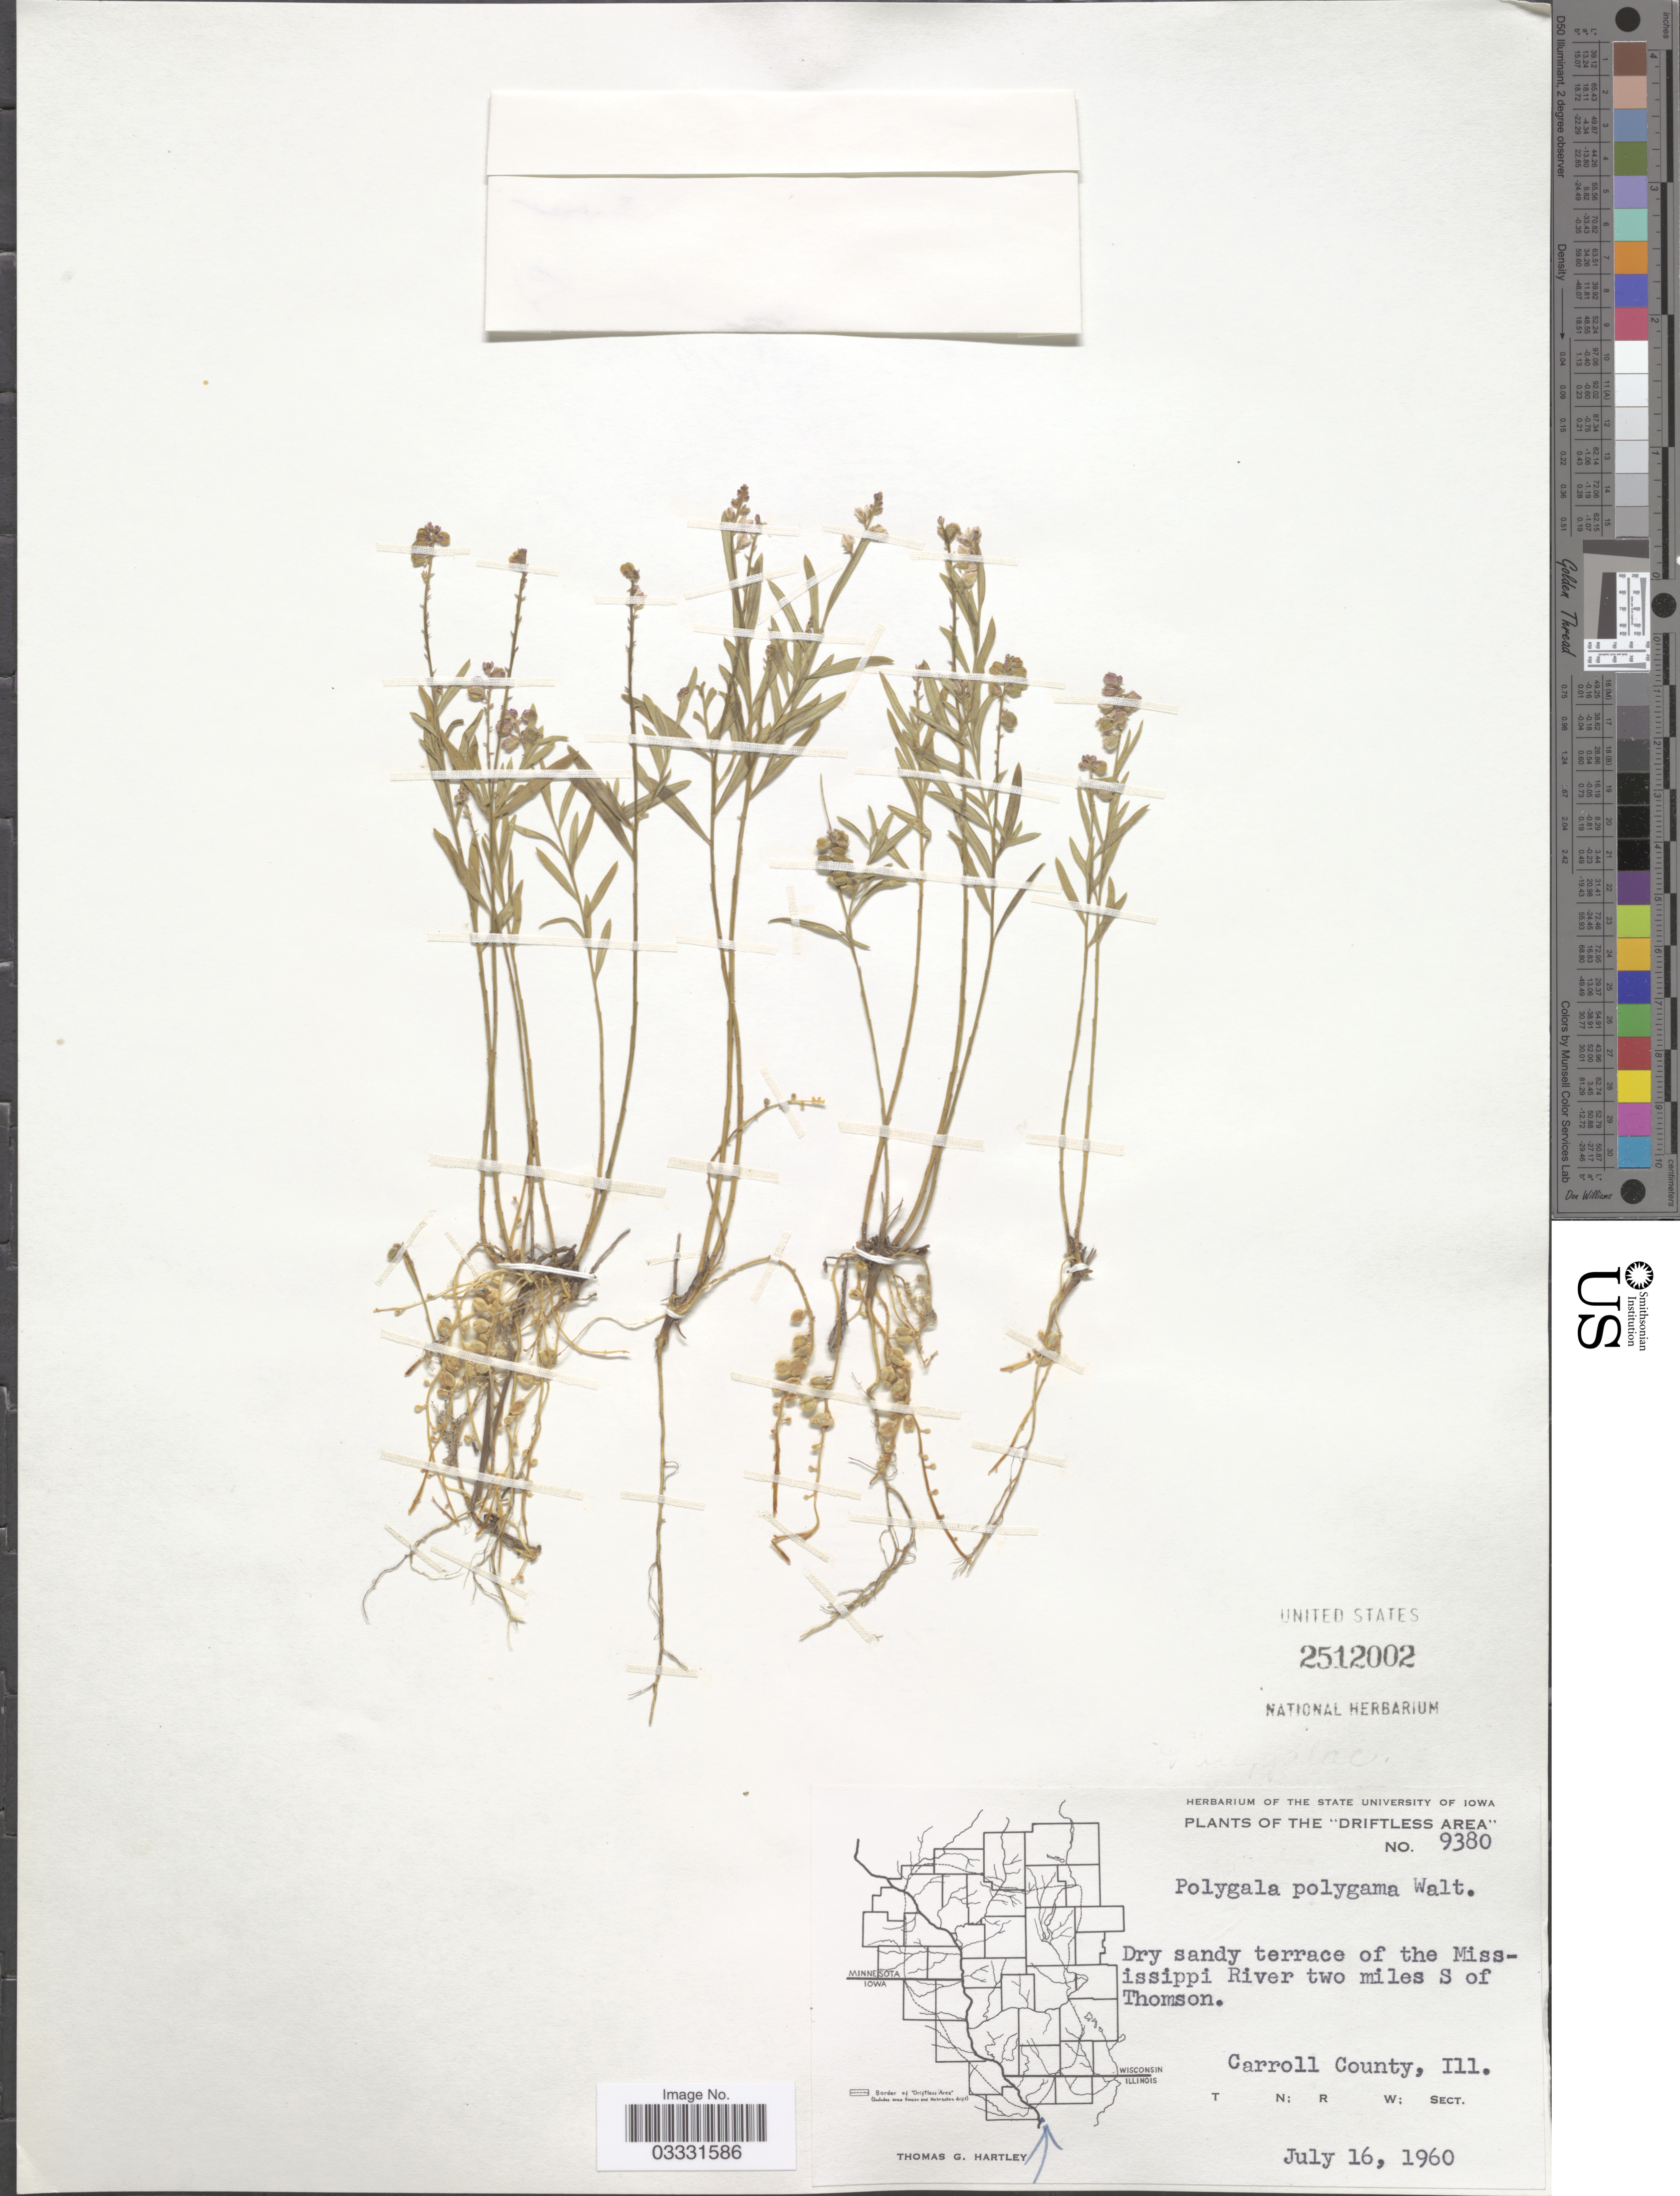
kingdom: Plantae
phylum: Tracheophyta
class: Magnoliopsida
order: Fabales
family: Polygalaceae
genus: Polygala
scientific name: Polygala polygama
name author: Walter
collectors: T. G. Hartley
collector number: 9380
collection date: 1960-07-16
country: United States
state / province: Illinois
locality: Driftless Area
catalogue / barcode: US 2512002